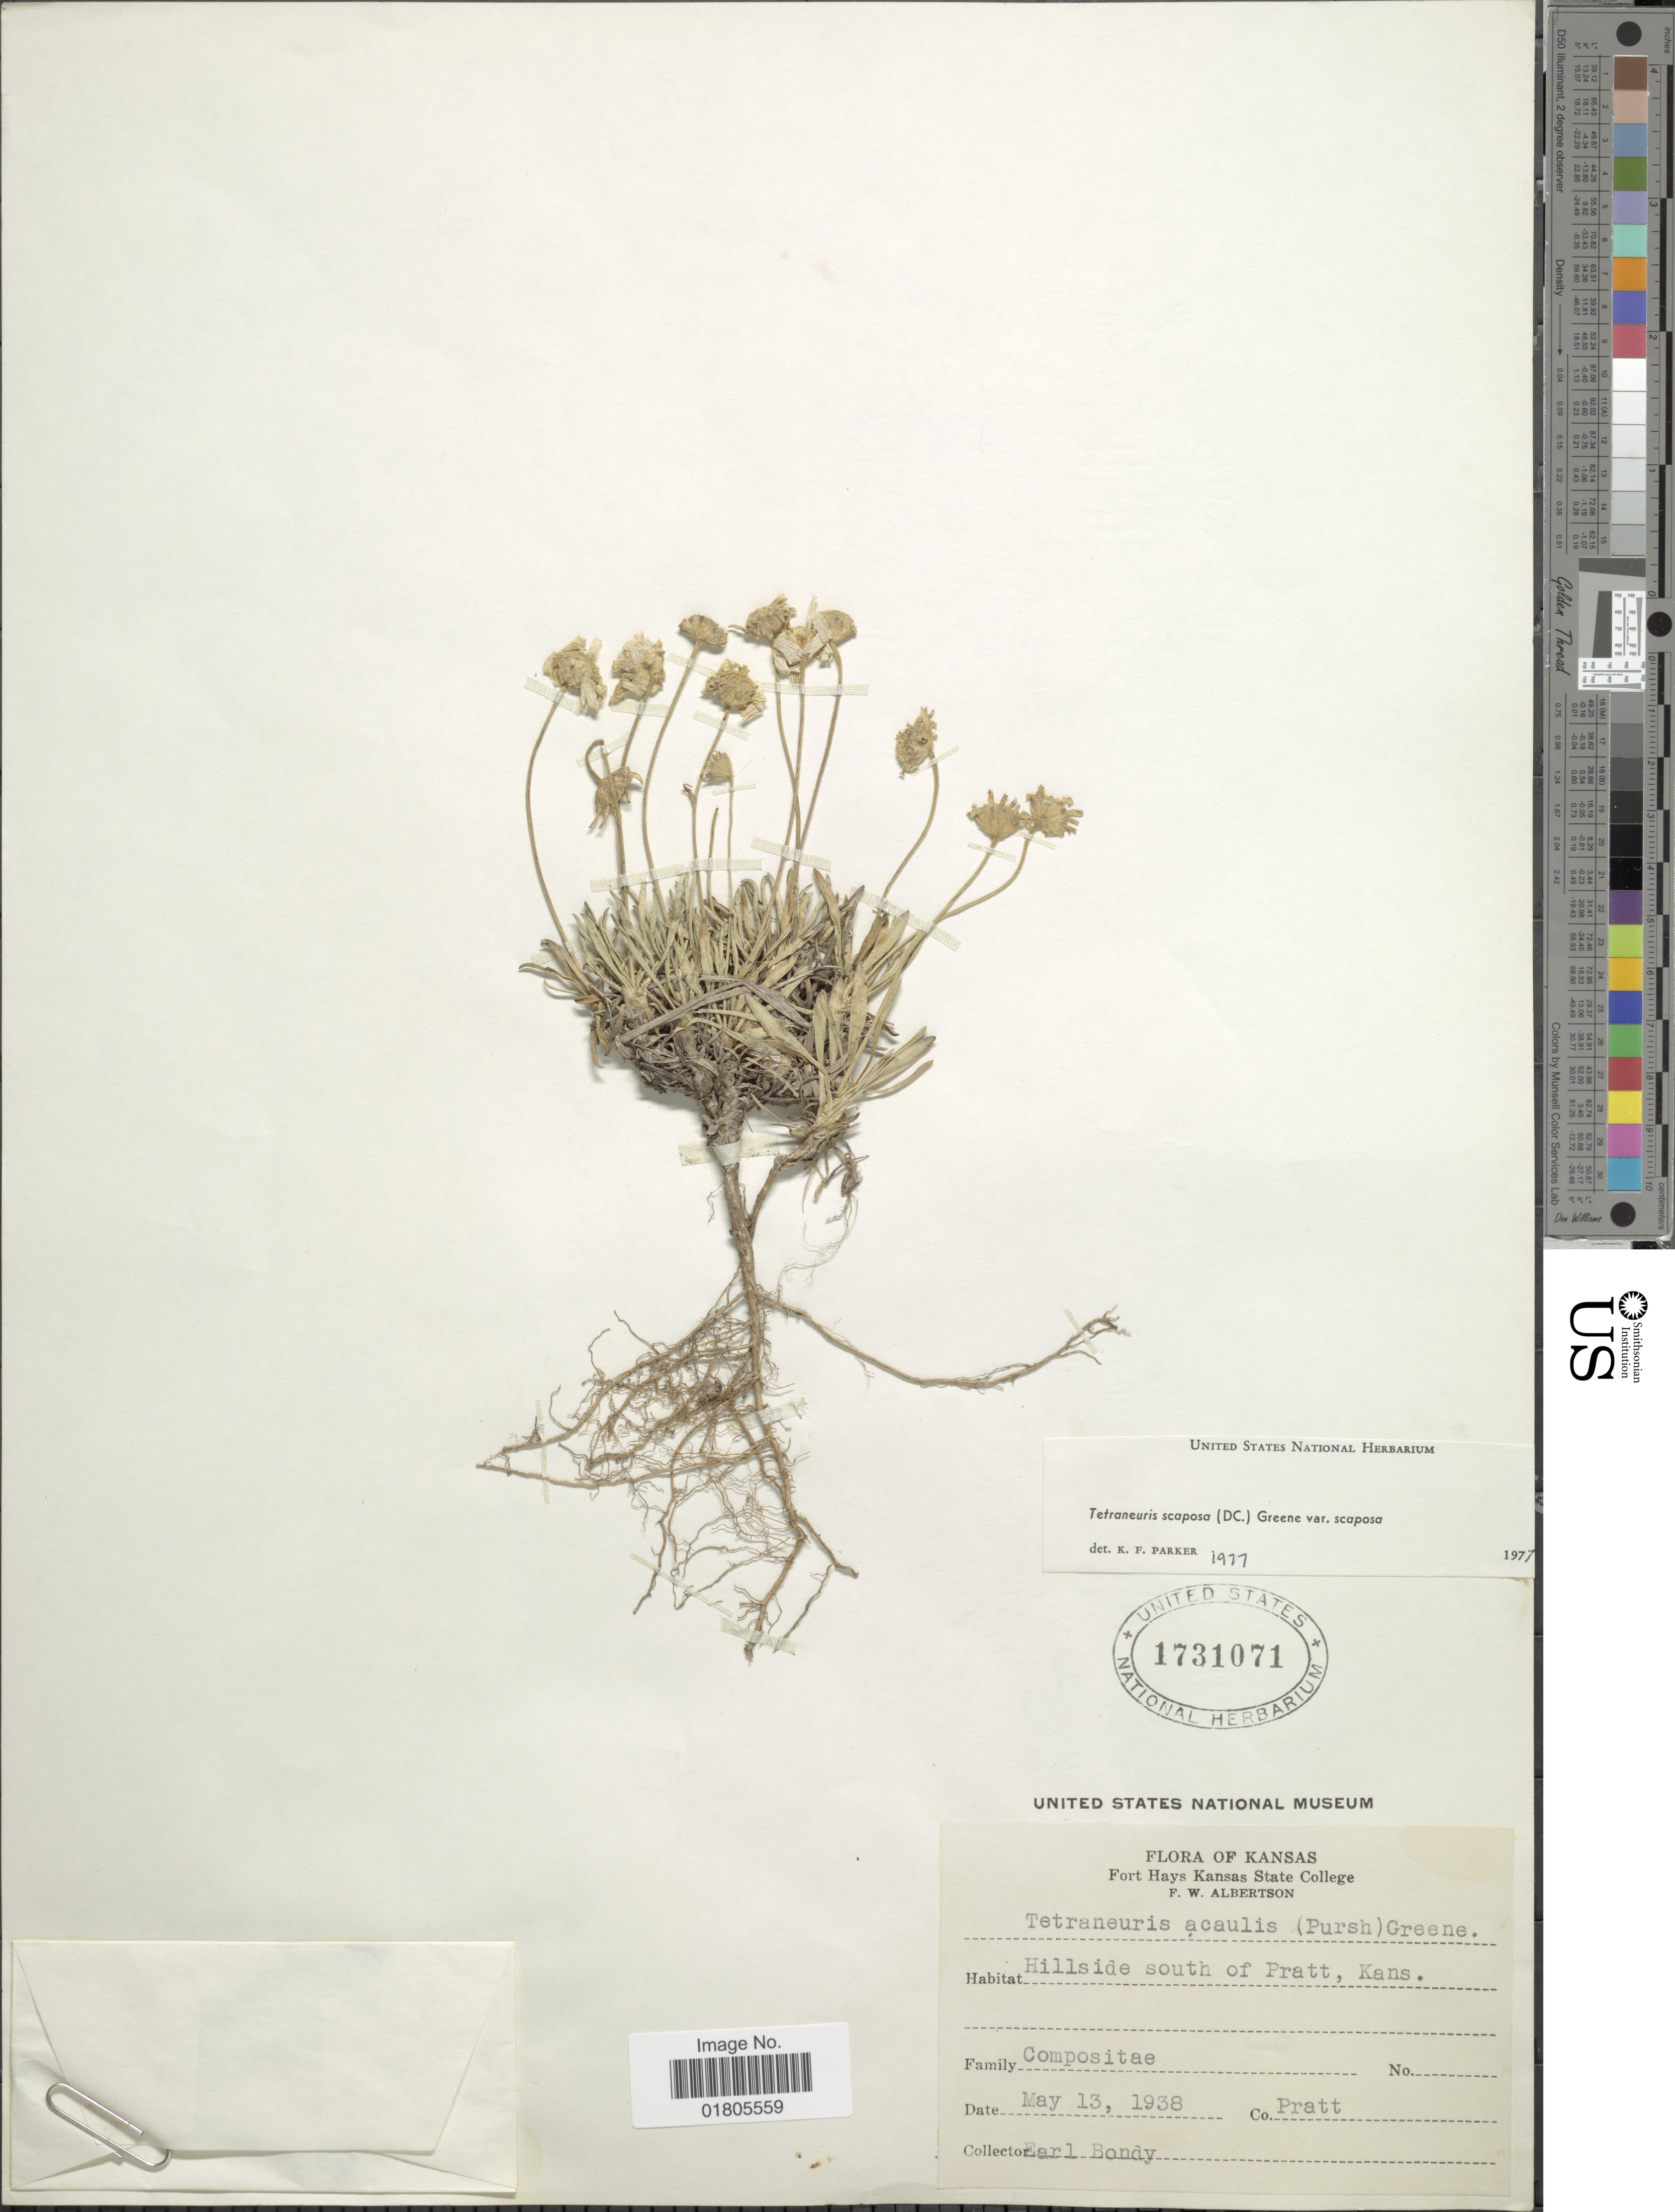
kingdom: Plantae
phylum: Tracheophyta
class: Magnoliopsida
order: Asterales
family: Asteraceae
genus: Actinea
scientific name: Actinea scaposa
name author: (DC.) Kuntze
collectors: E. Bondy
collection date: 1938-05-13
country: United States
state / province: Kansas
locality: Hillside south of Pratt, Kans. Co. Pratt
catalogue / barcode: US 1731071